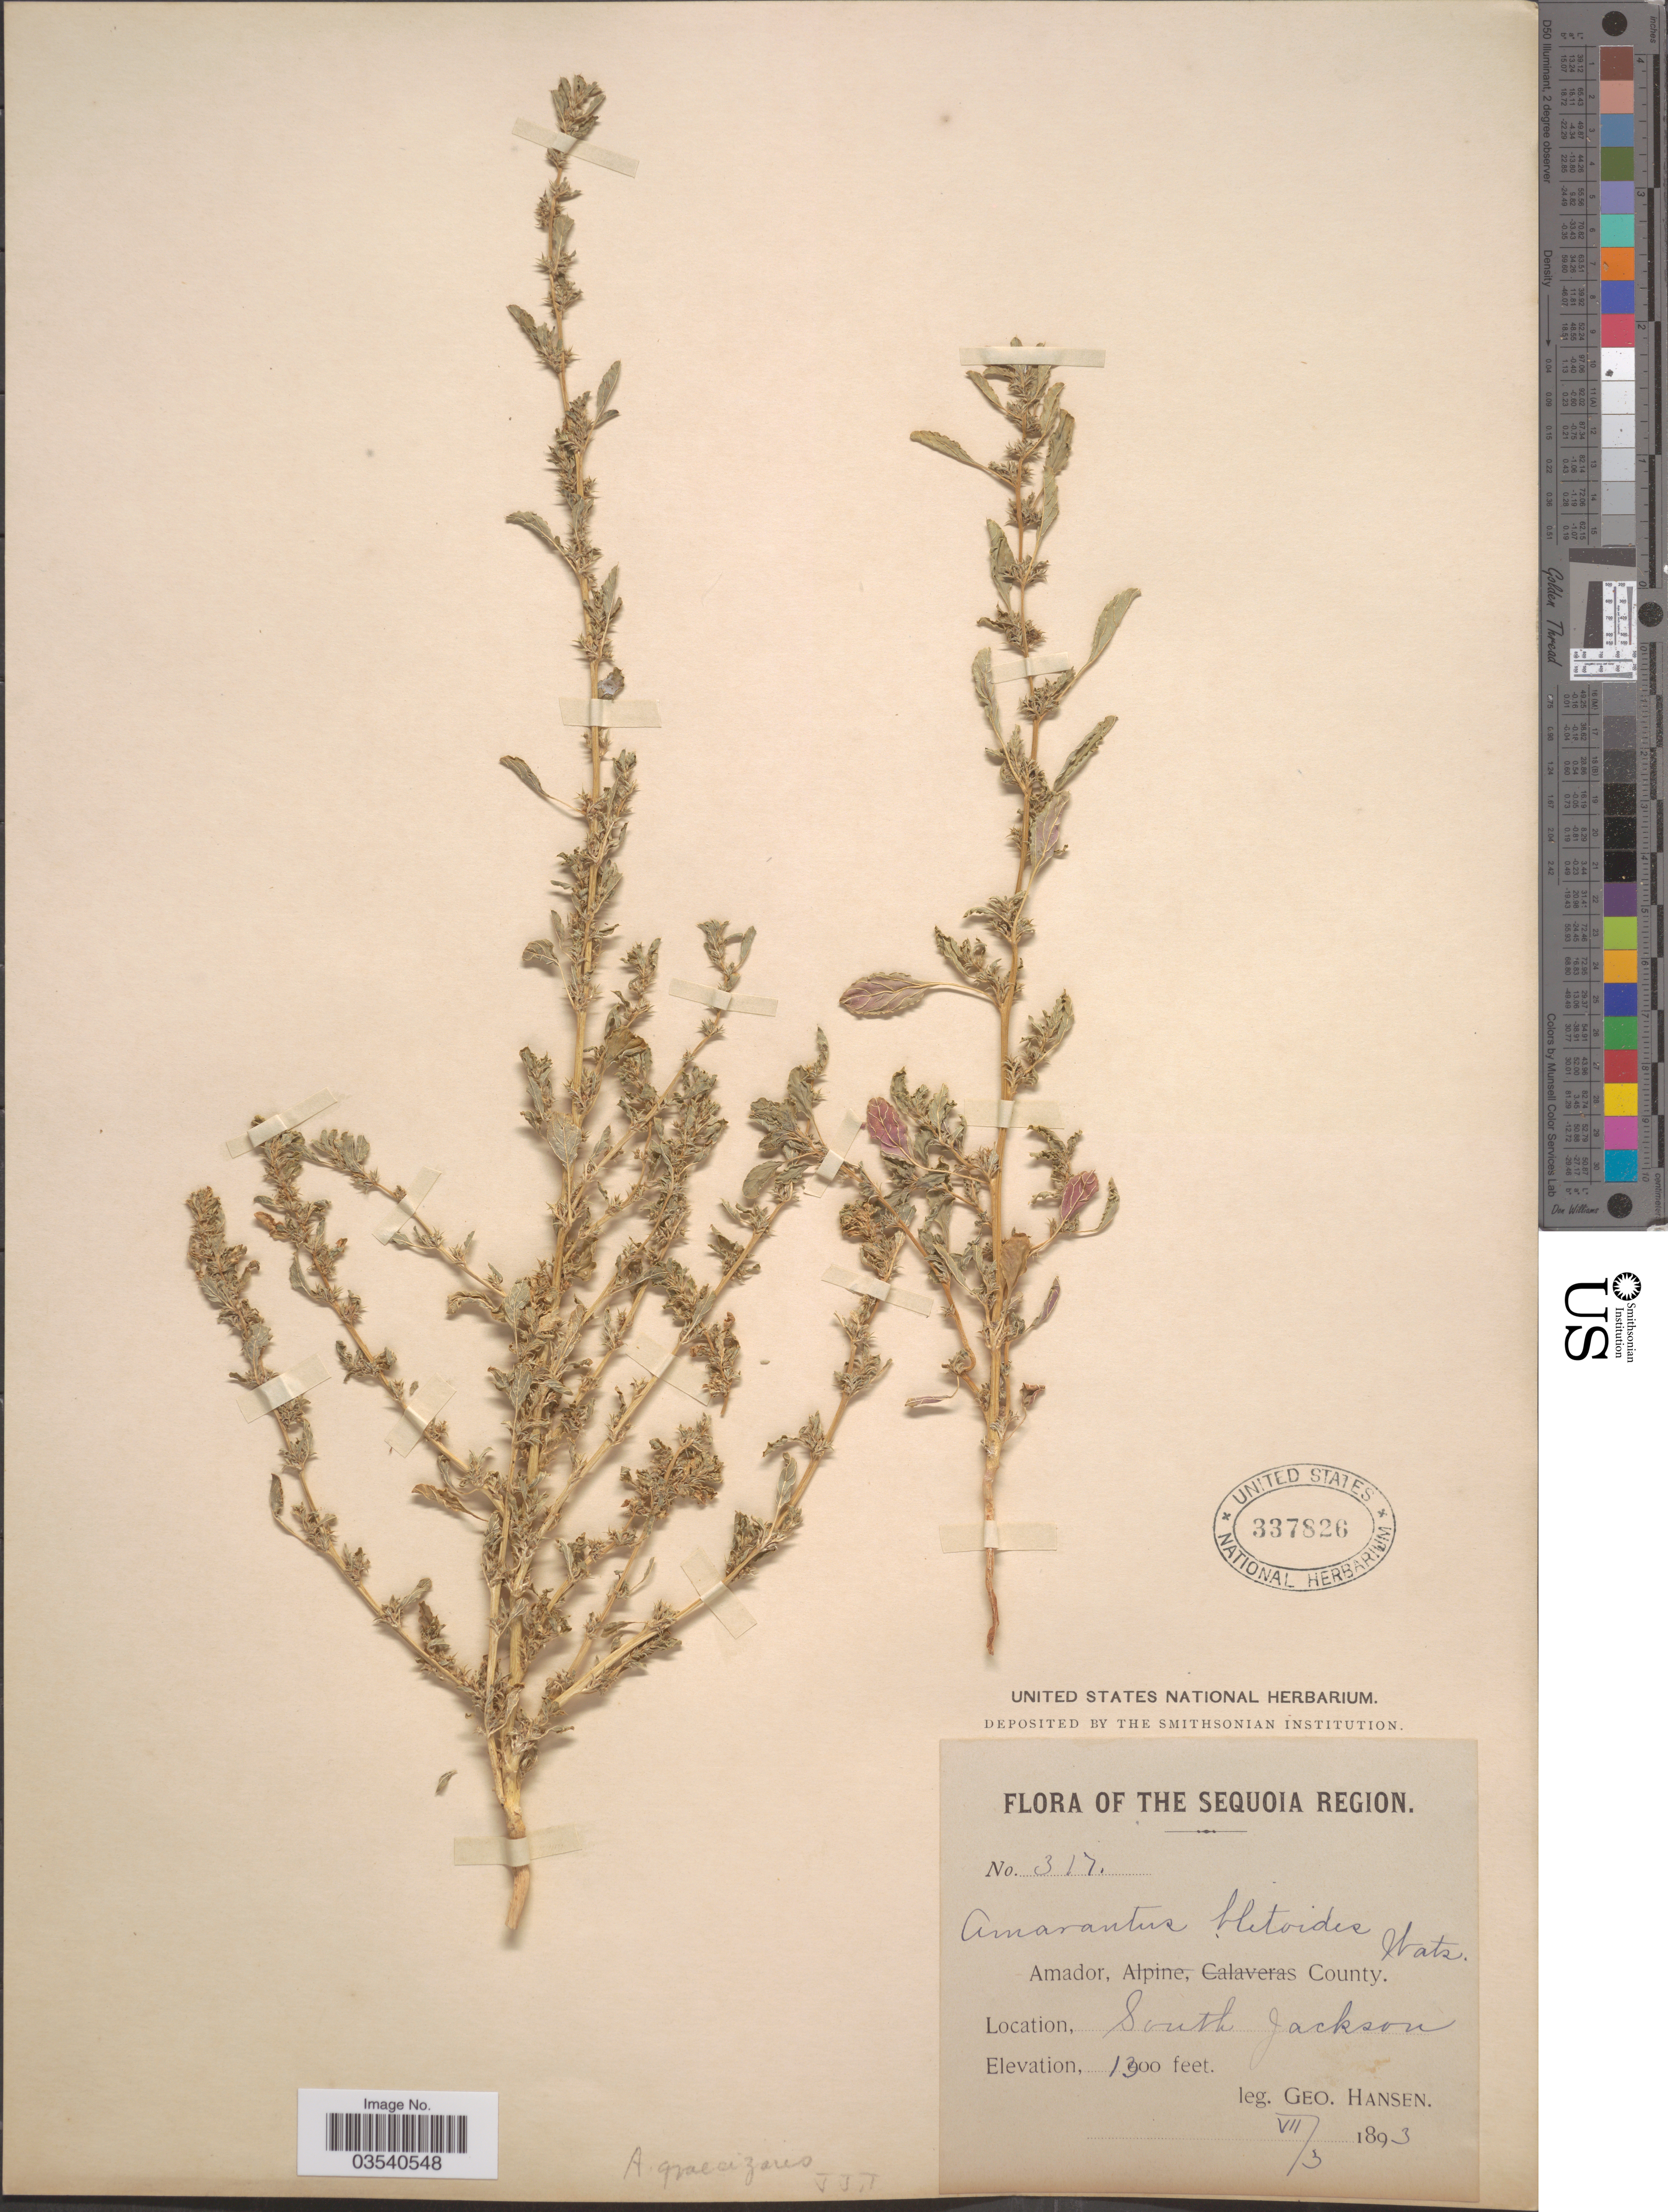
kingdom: Plantae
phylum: Tracheophyta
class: Magnoliopsida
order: Caryophyllales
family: Amaranthaceae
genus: Amaranthus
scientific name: Amaranthus graecizans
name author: L.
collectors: G. Hansen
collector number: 317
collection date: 1893-07-03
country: United States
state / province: California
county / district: Amador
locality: The Sequoia Region. Amador, County. South Jackson.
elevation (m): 396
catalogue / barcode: US 337826